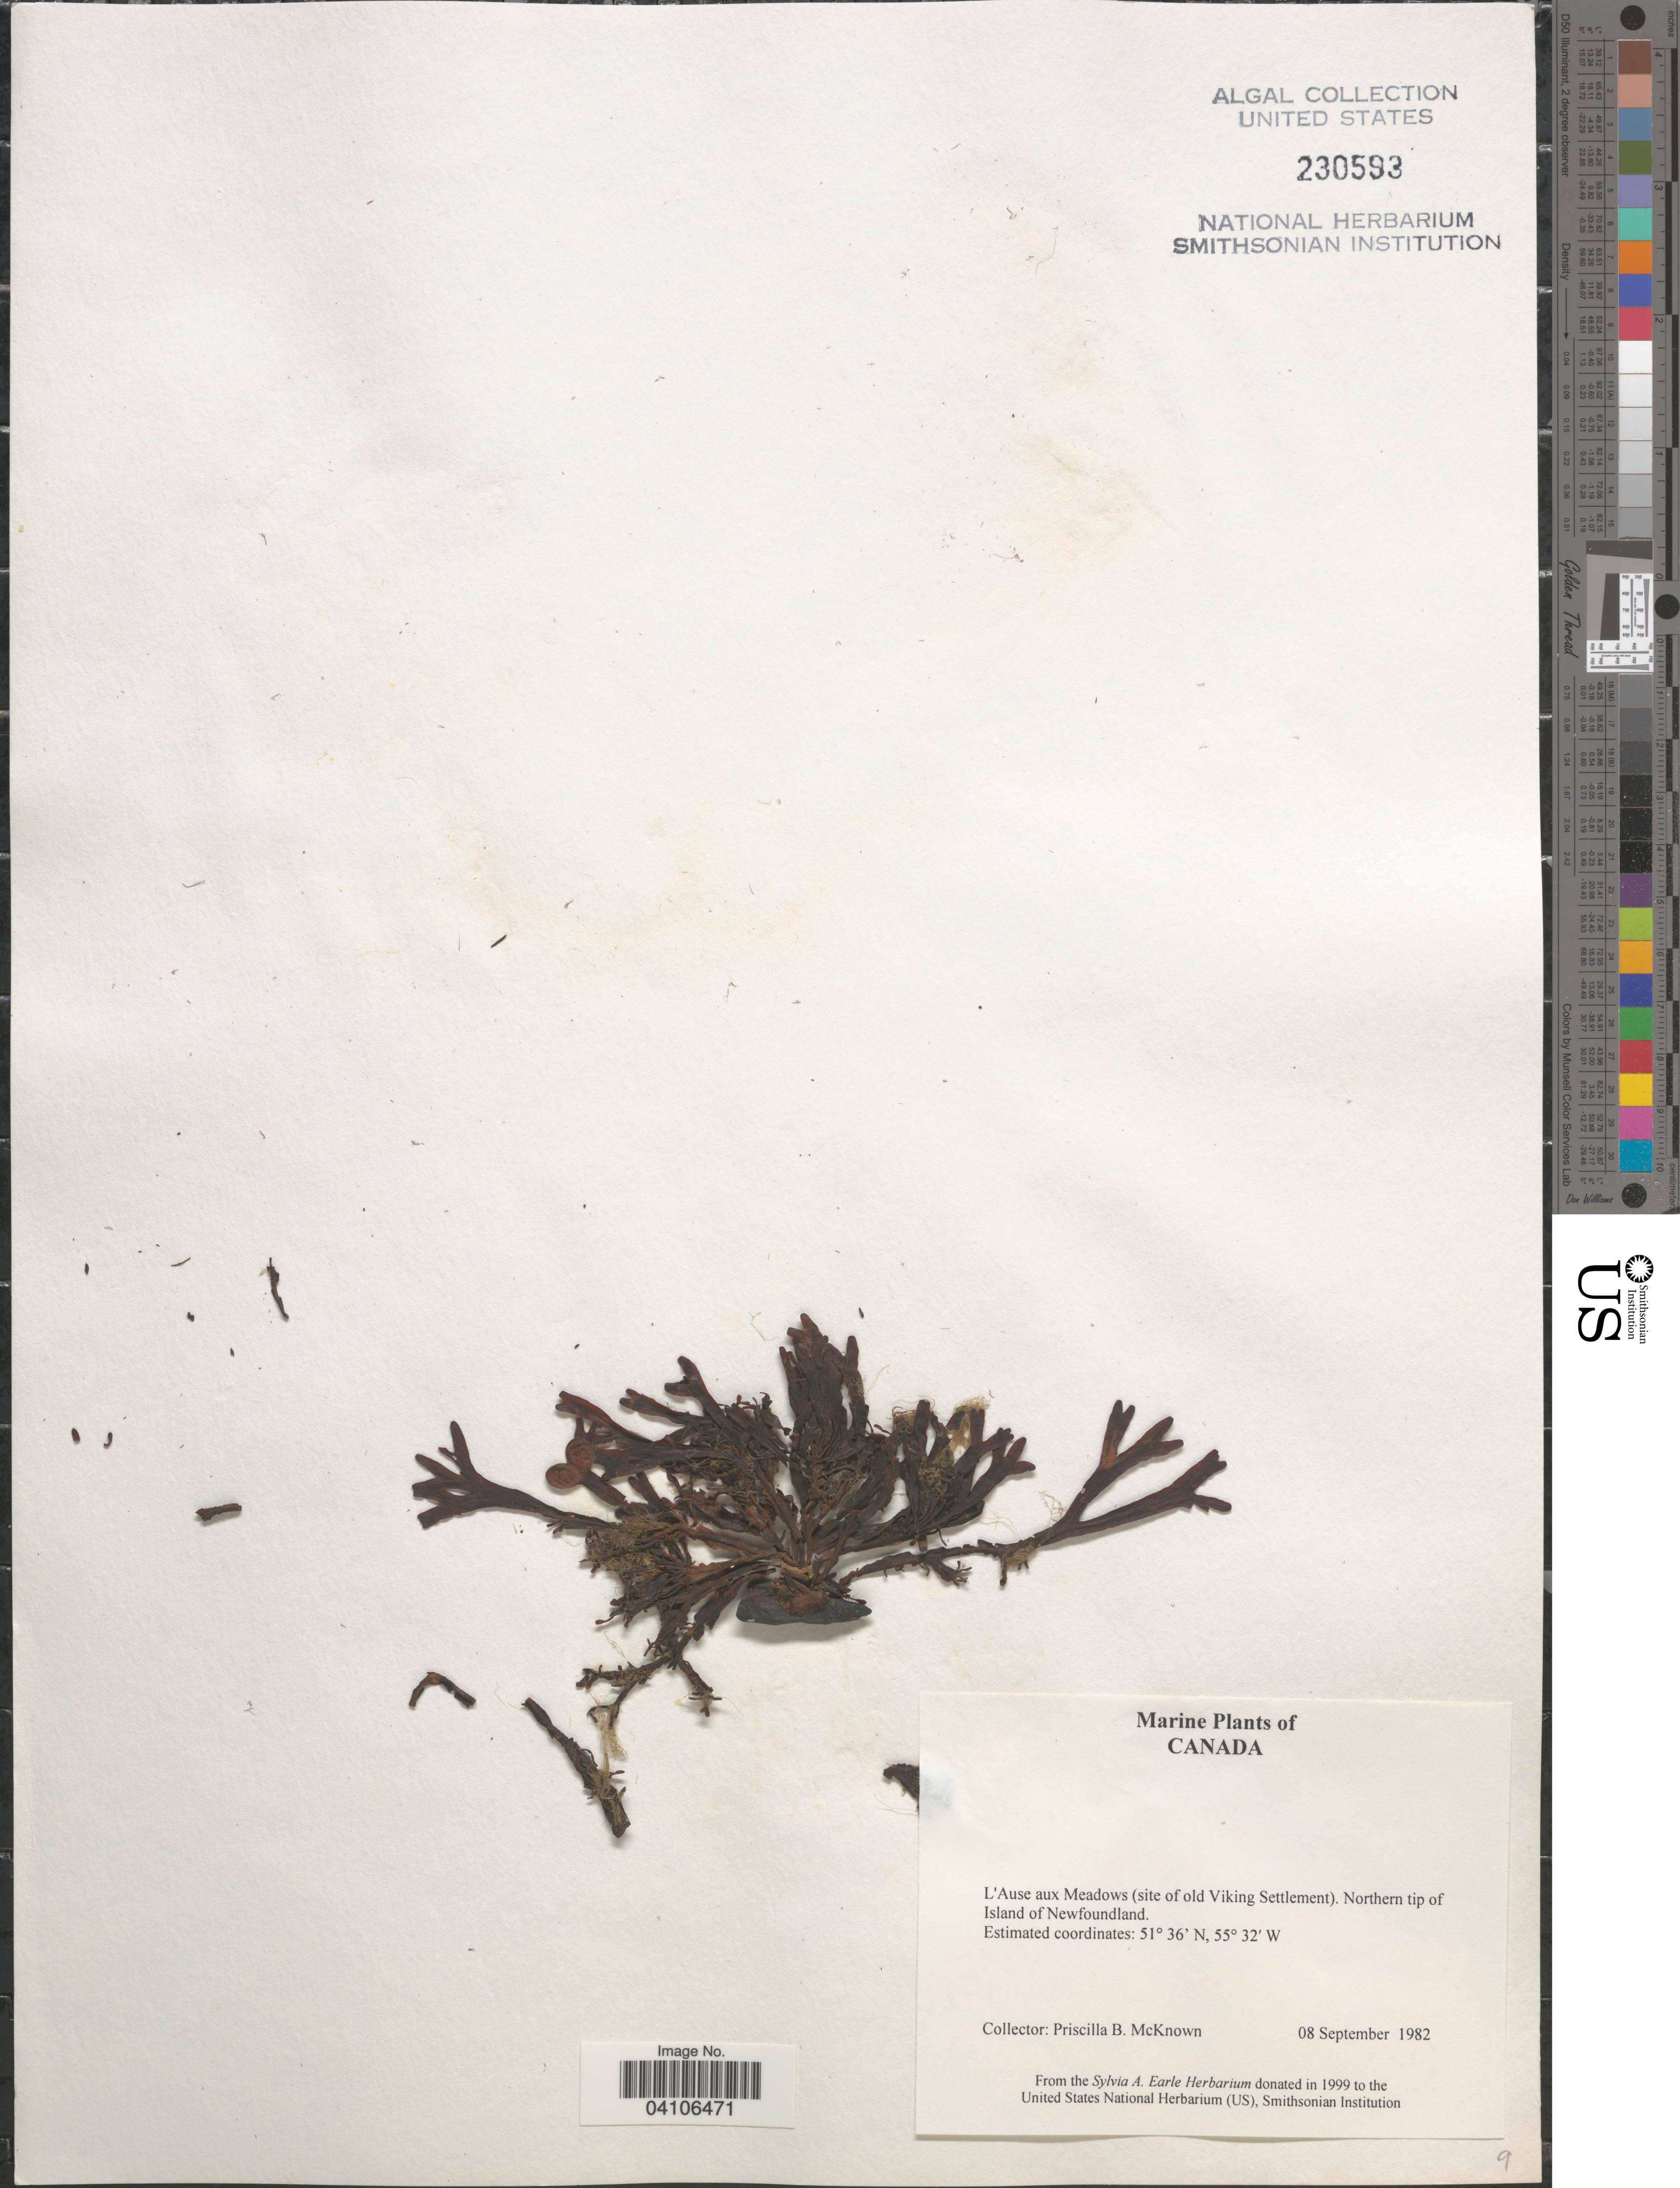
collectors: P. McKnown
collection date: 1982-09-08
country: Canada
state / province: Newfoundland and Labrador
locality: L'Ause aux Meadows (site of old Viking Settlement). Northern tip of Island of Newfoundland.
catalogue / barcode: US 230593